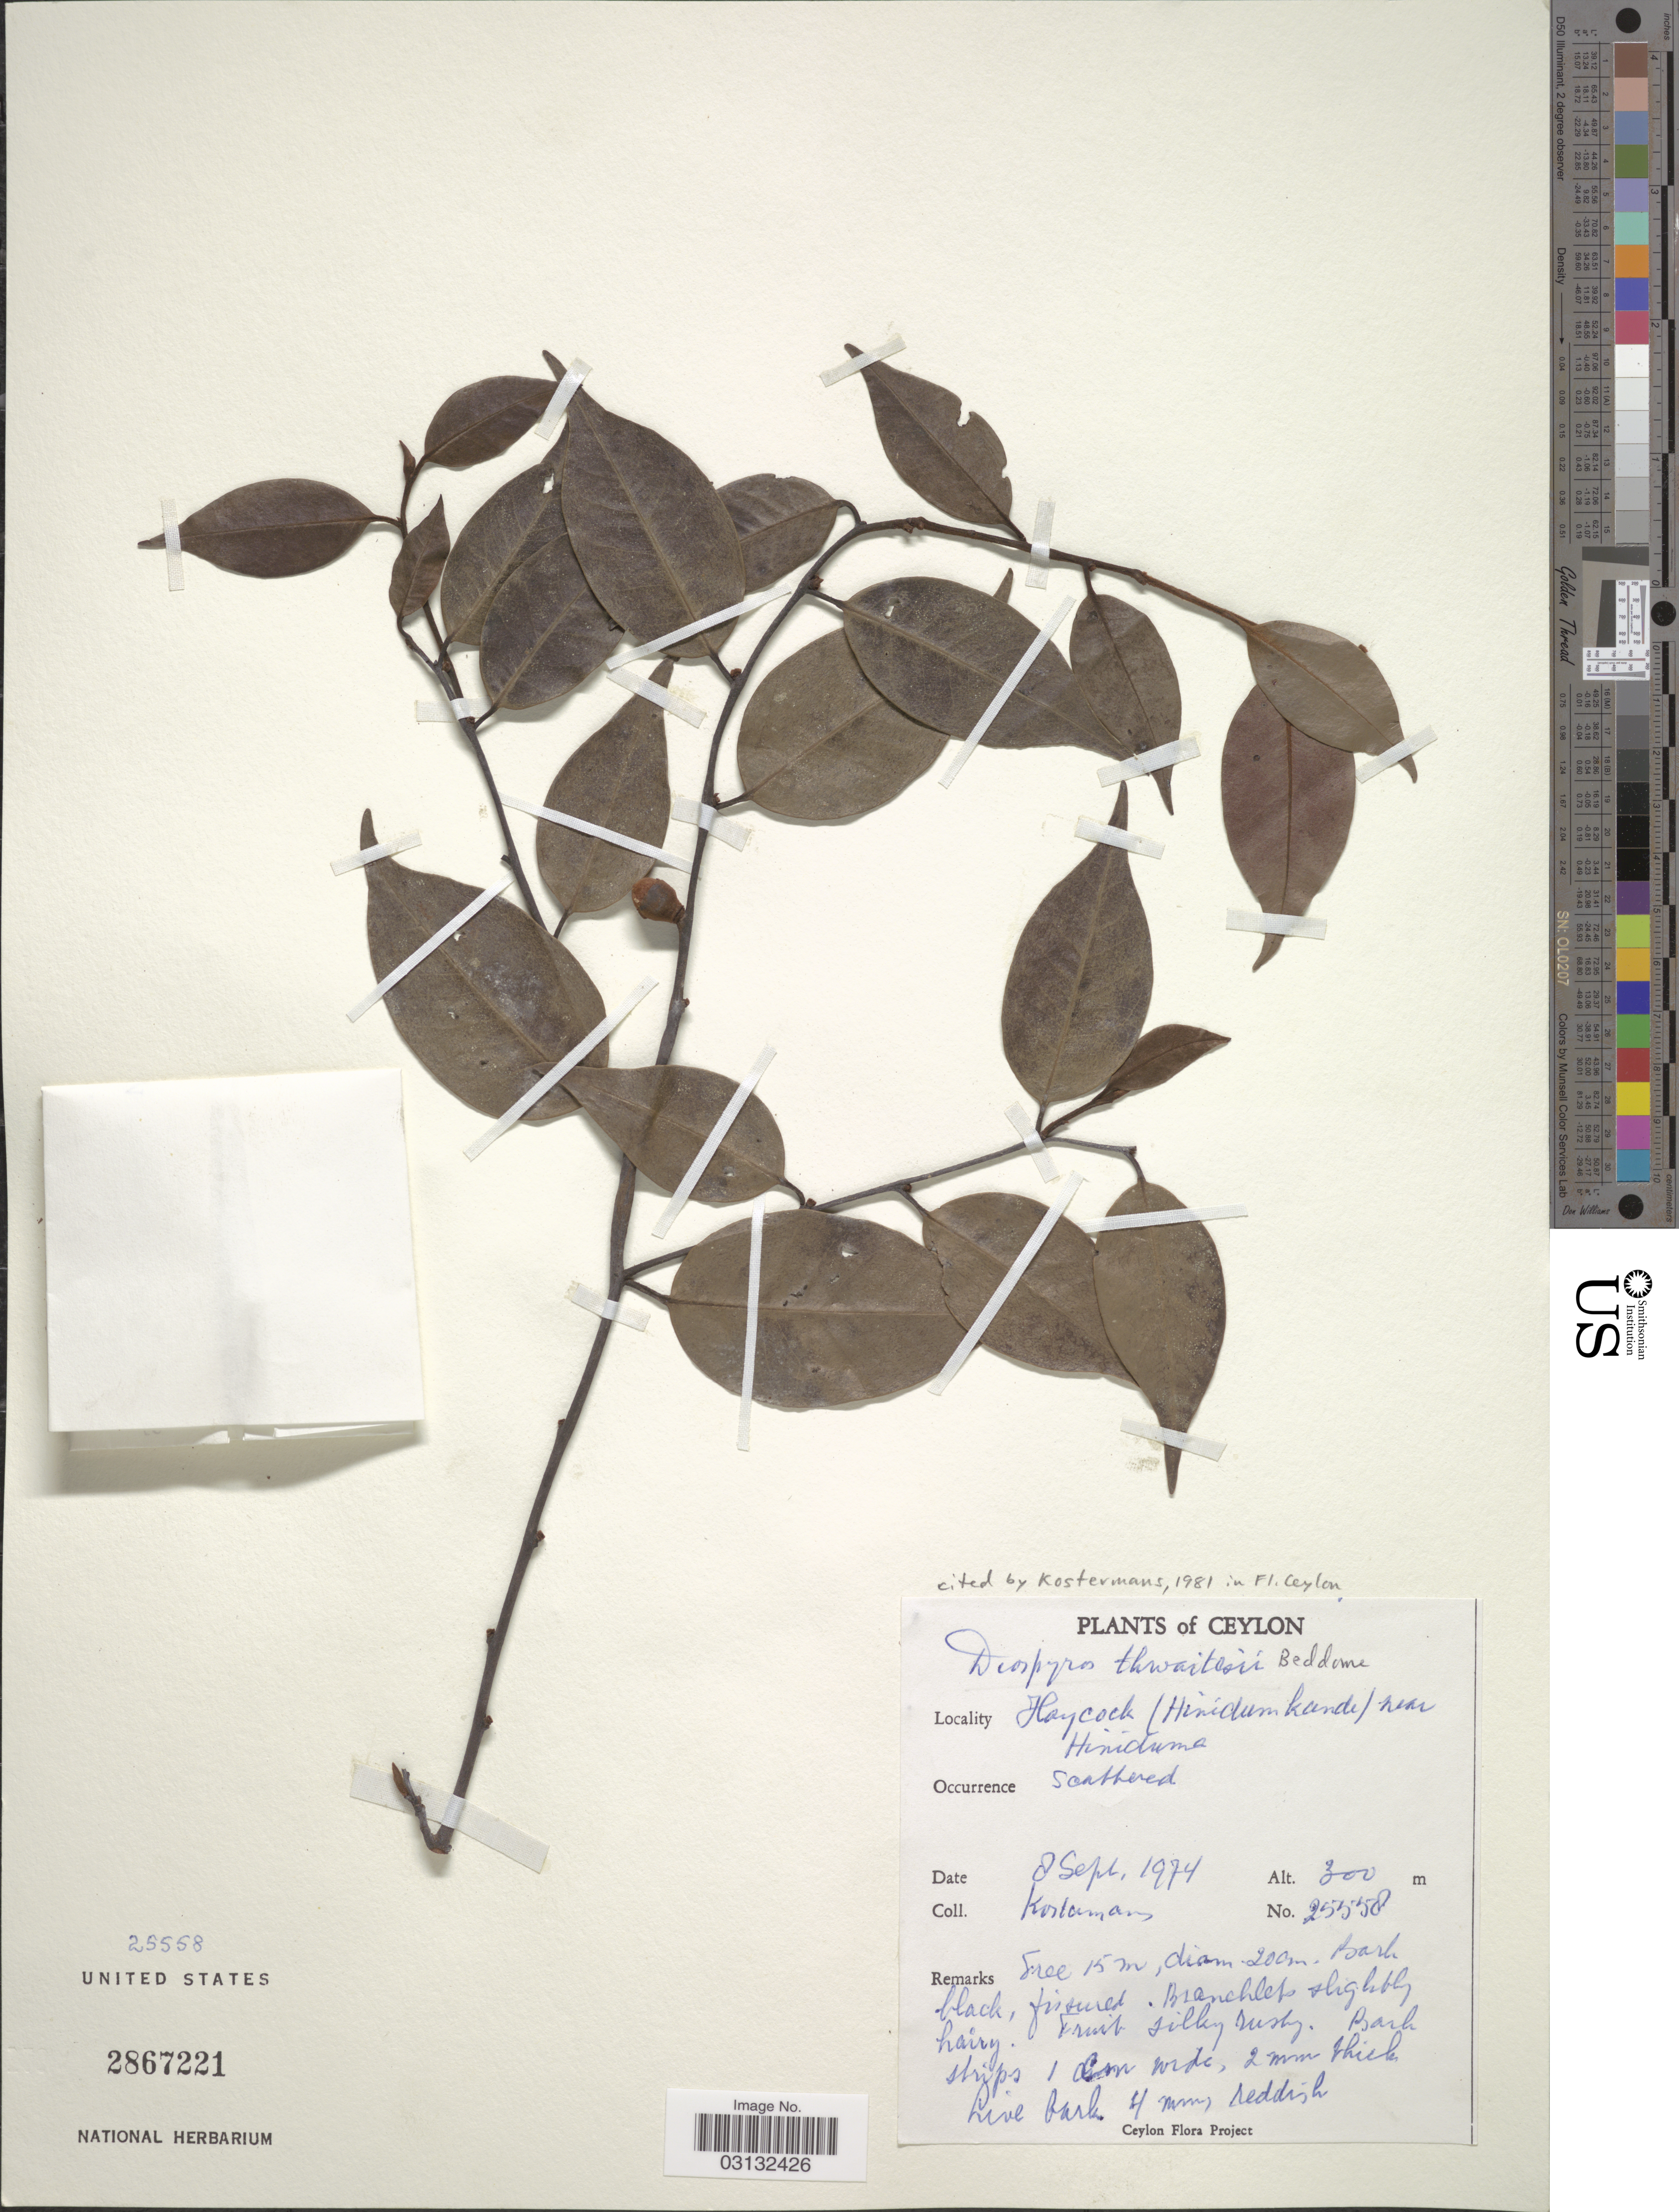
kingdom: Plantae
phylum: Tracheophyta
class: Magnoliopsida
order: Ericales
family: Ebenaceae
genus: Diospyros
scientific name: Diospyros thwaitesii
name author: Bedd.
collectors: Kostermans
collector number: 25558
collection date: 1974-09-08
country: Sri Lanka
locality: Ceylon. Haycock (Hinidumakande) near Hiniduma.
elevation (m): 300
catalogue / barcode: US 2867221